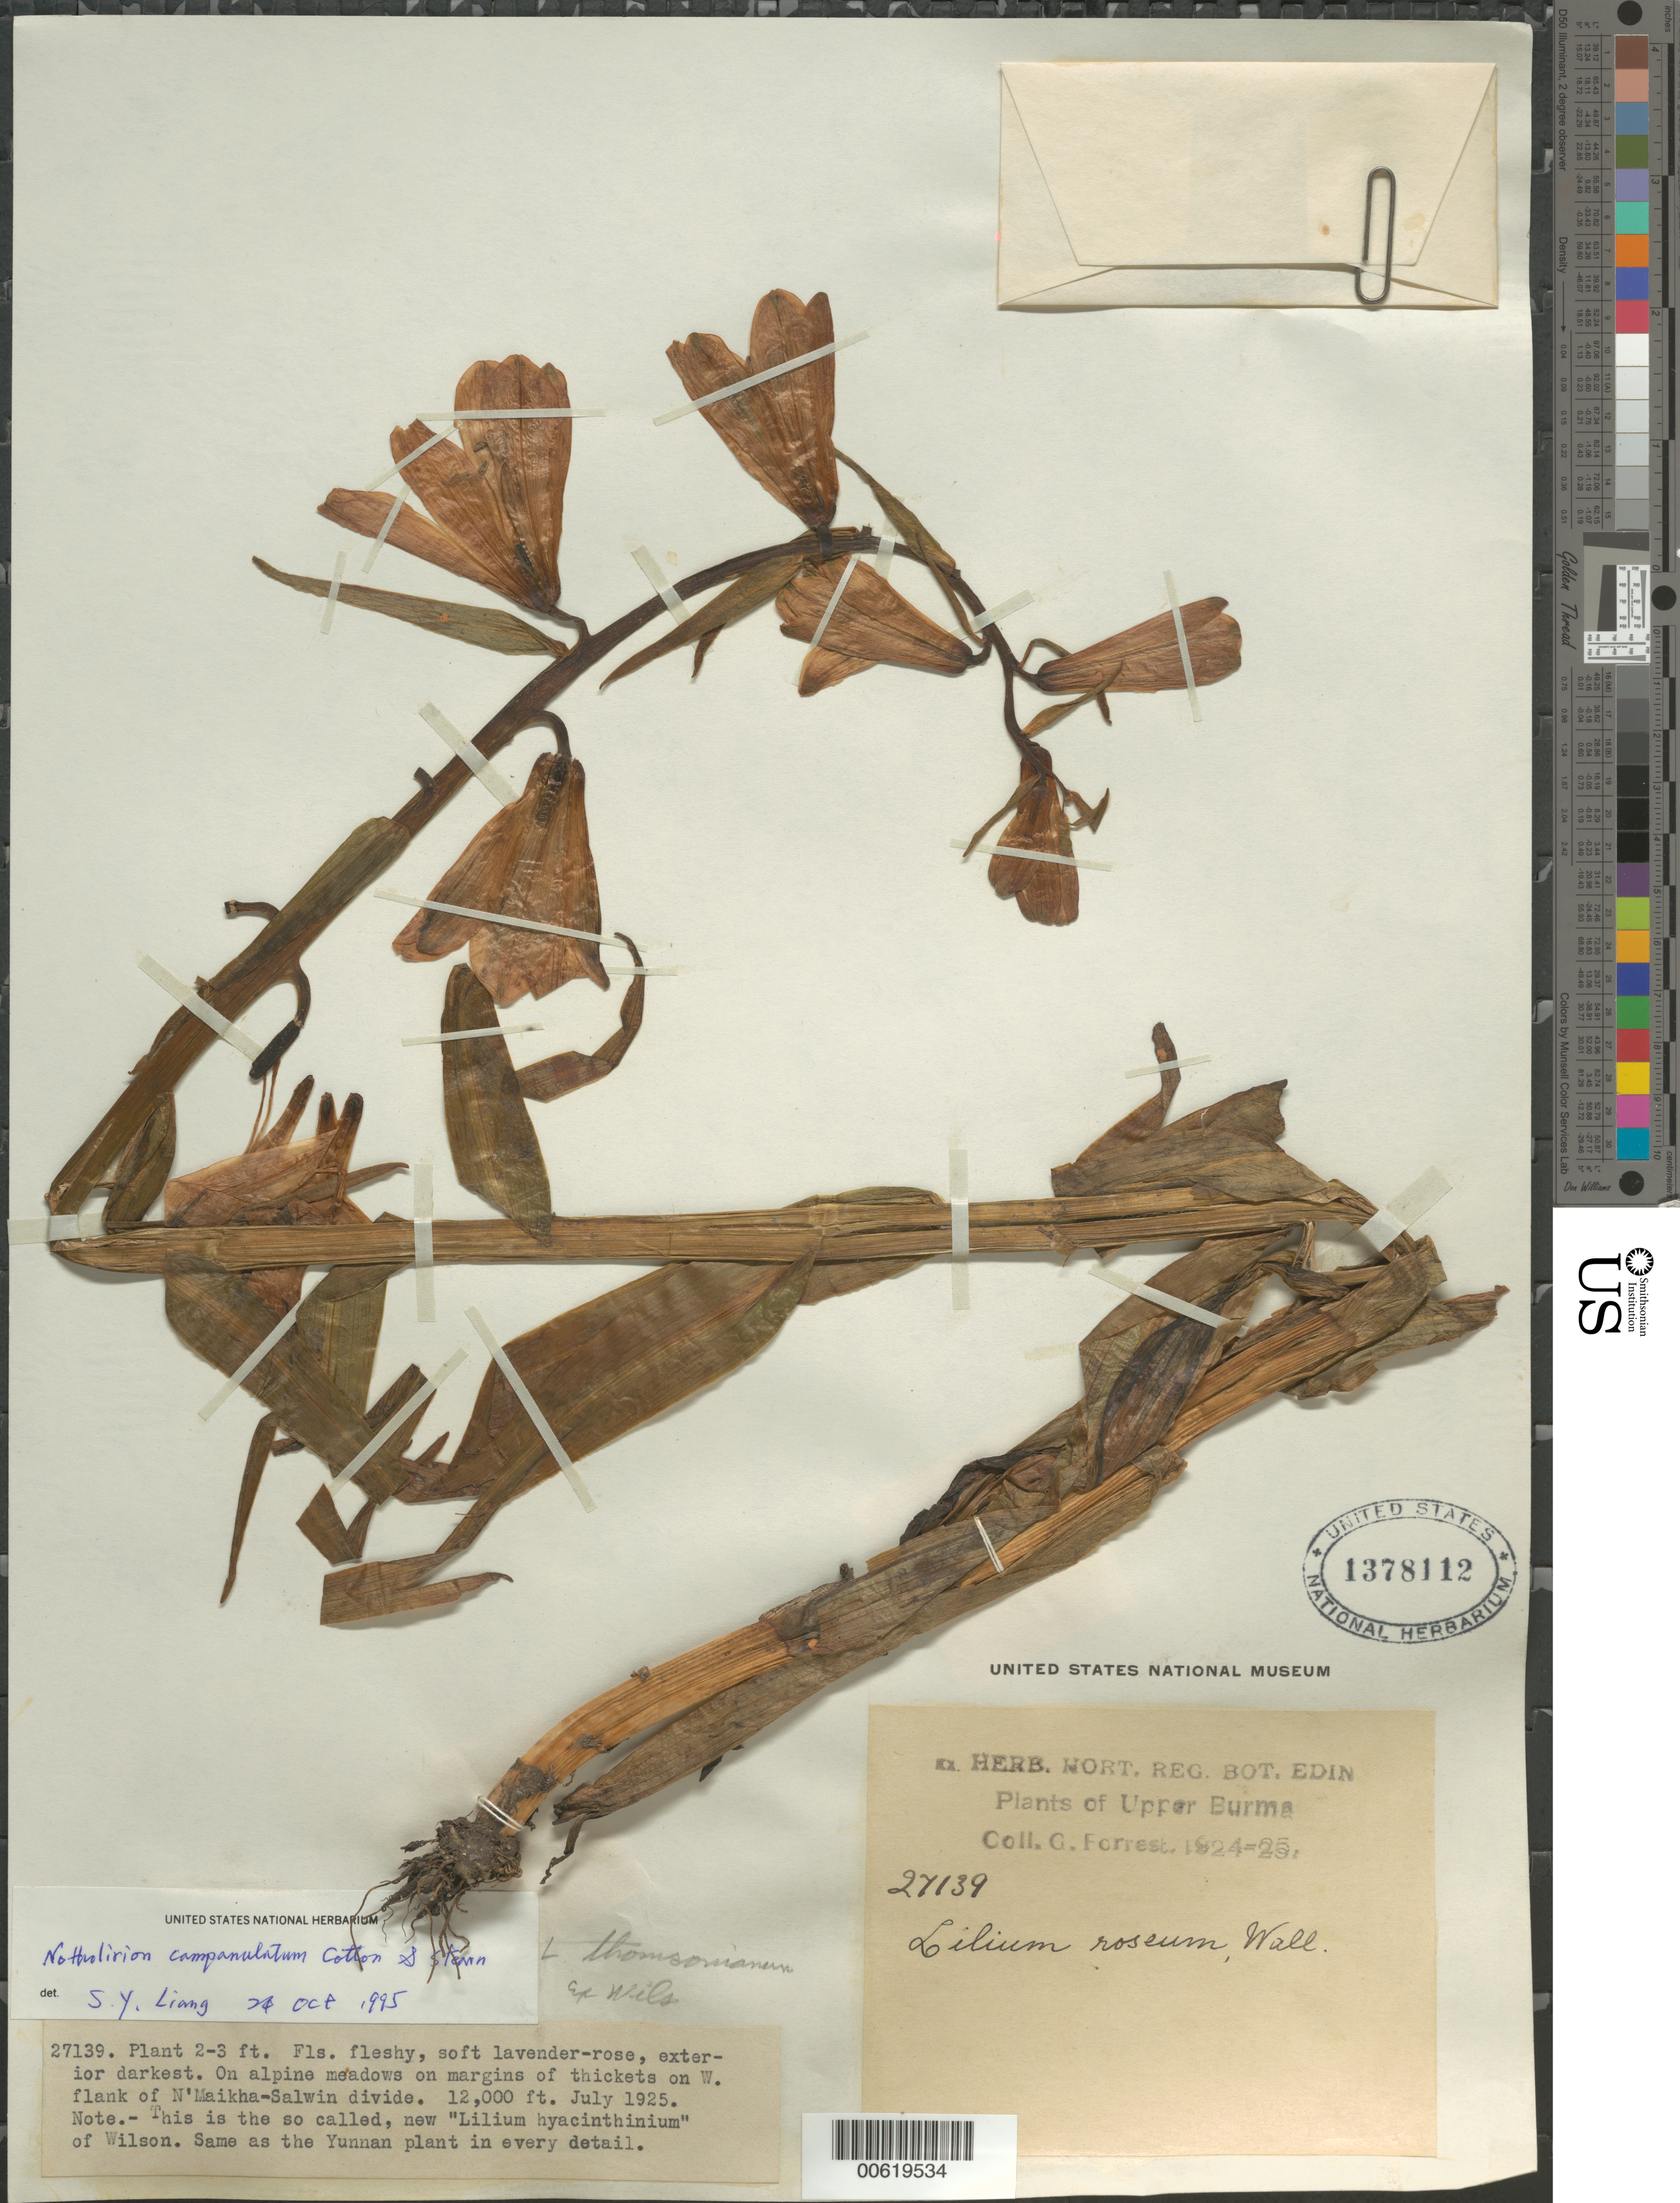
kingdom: Plantae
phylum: Tracheophyta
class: Liliopsida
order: Liliales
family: Liliaceae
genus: Lilium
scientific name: Lilium roseum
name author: Wall.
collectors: G. Forrest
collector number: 27139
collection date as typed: Jul 1925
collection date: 1925-07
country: Myanmar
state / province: Kachin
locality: On W. flank of N' Maikha-Salwin divide.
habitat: On alpine meadows on margins of thickets.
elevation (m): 3658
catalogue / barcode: US 1378112